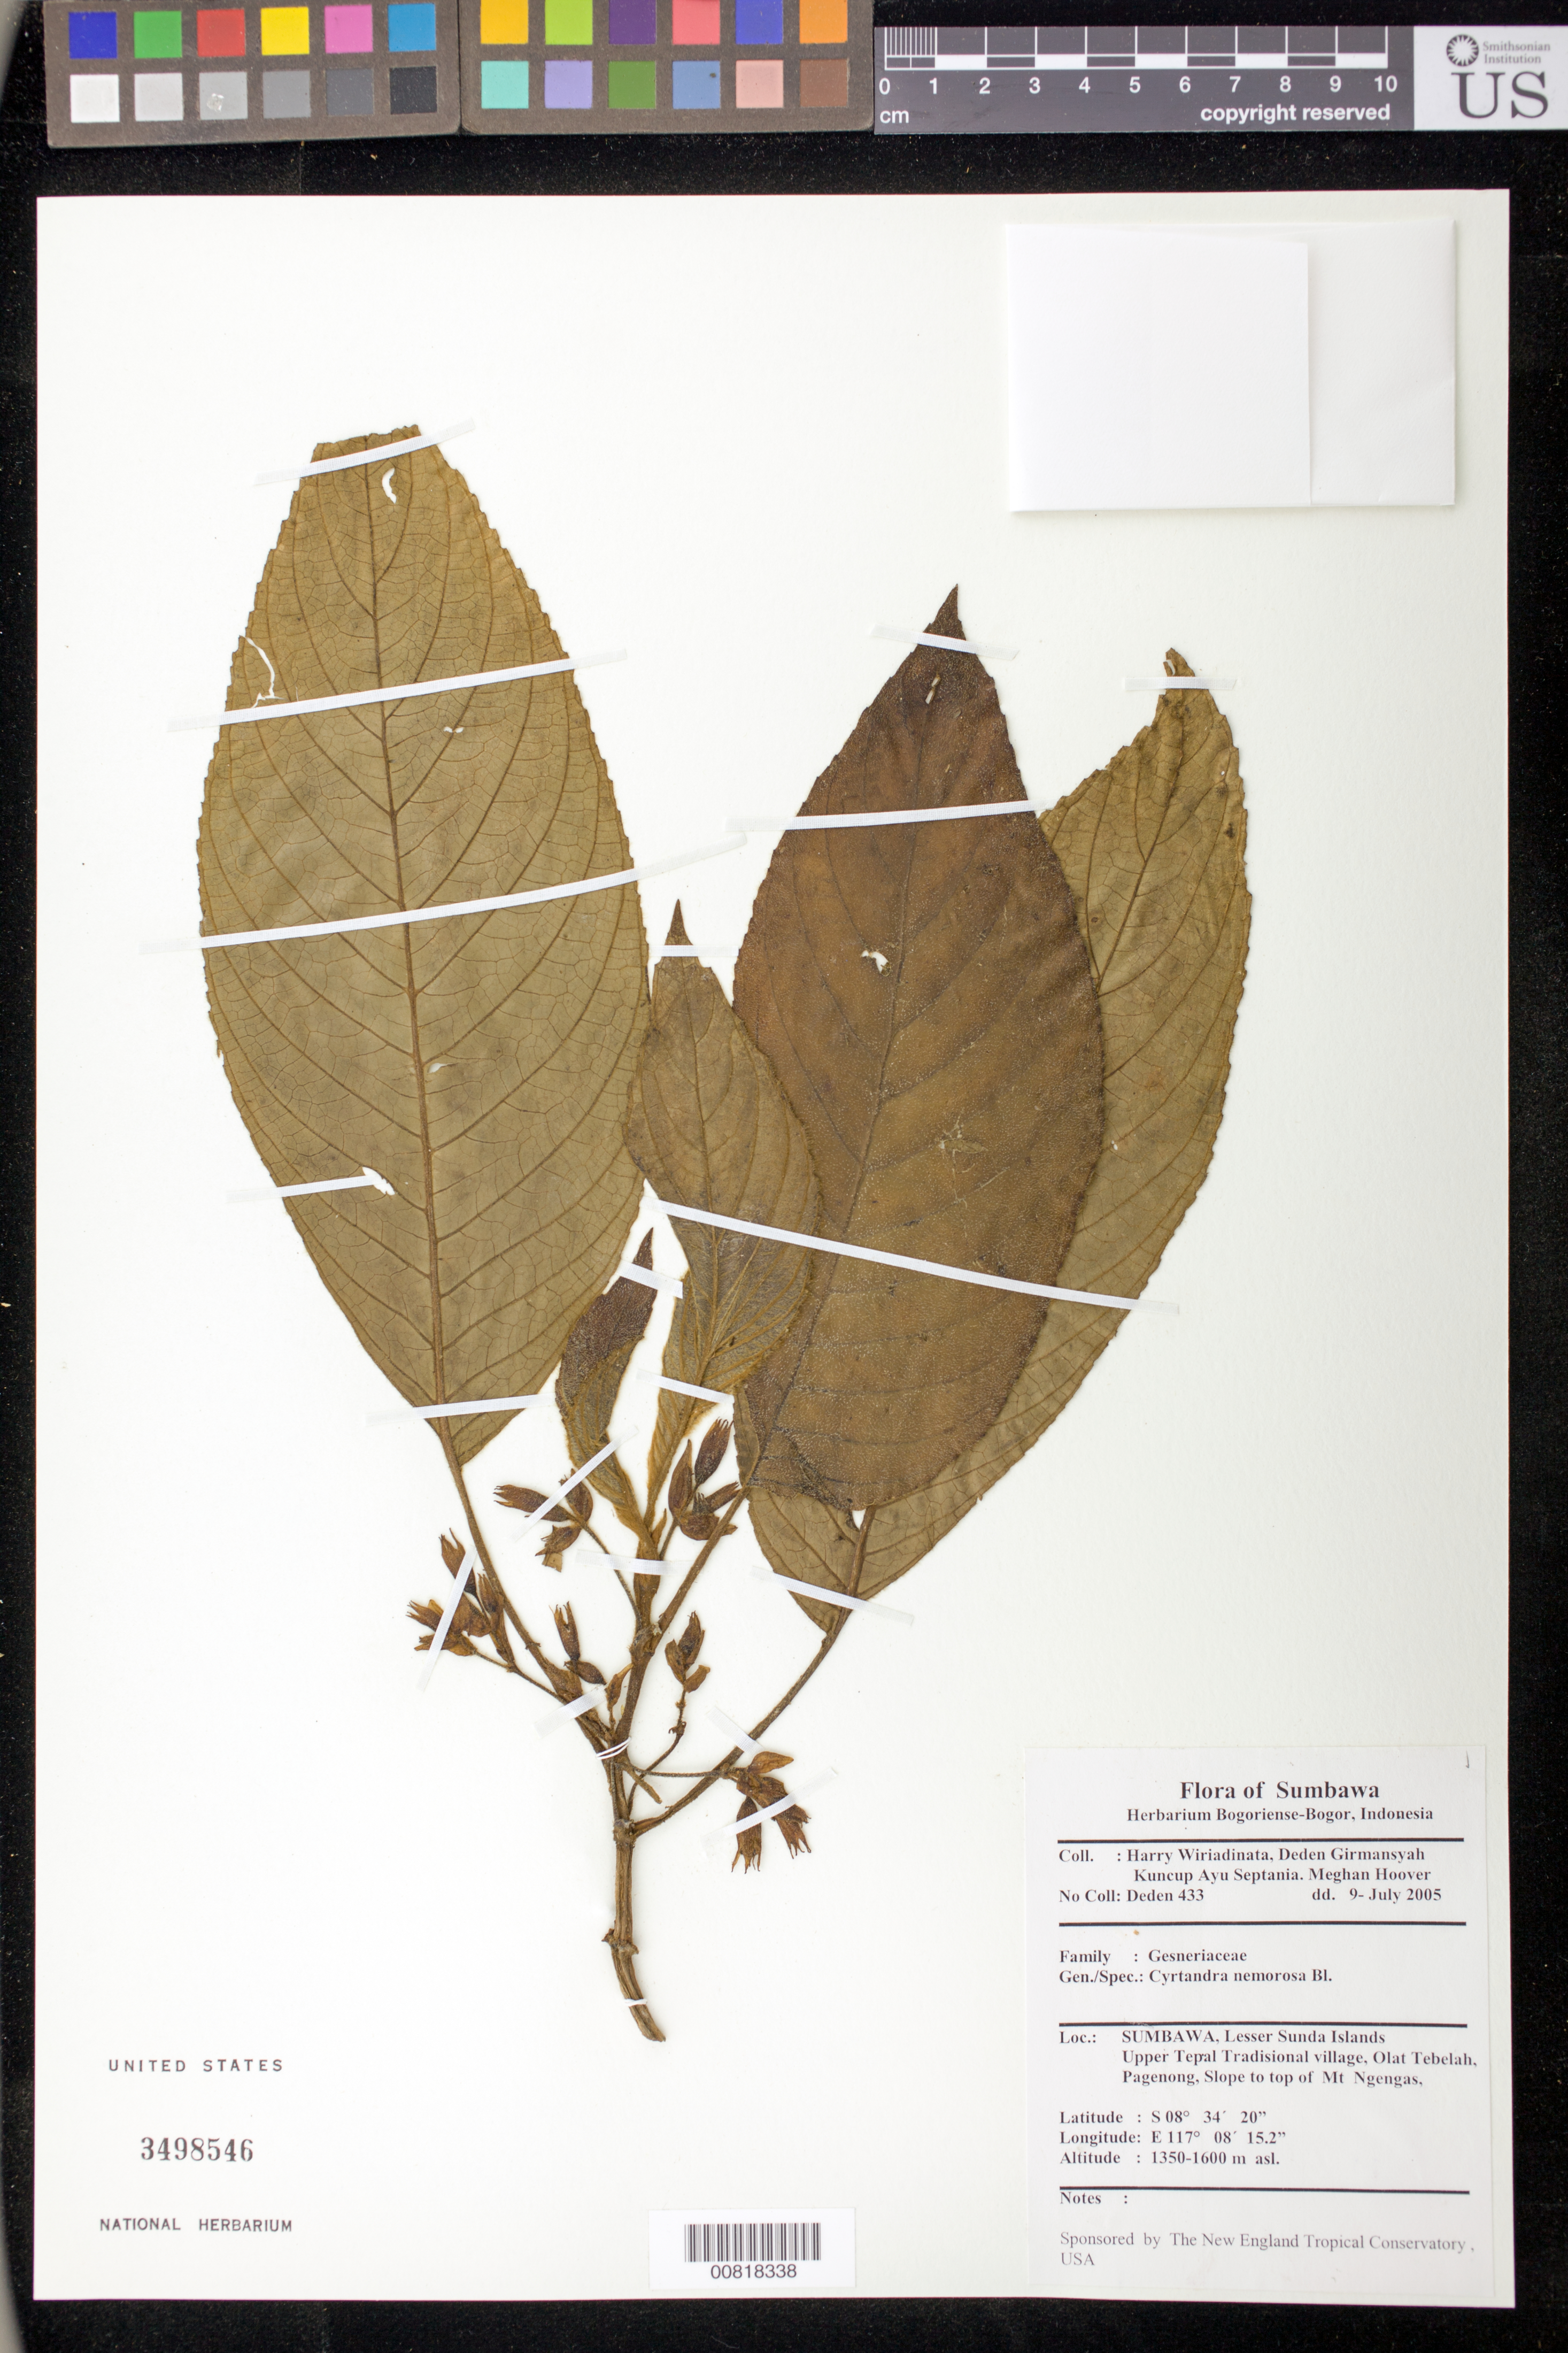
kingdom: Plantae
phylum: Tracheophyta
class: Magnoliopsida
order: Lamiales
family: Gesneriaceae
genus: Cyrtandra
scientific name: Cyrtandra nemorosa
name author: Blume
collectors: H. Wiriadinata, D. Girmansyah, K. Septania & M. Hoover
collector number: Deden 433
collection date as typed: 09 Jul 2005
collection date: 2005-07-09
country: Indonesia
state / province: Sumbawa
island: Sumbawa I.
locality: Sumbawa, Lesser Sunda Islands, Upper Tepal Tradisional village, Olat Tebelah, Pagenong, slope to top of Mt. Ngengas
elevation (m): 1350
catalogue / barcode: US 3498546